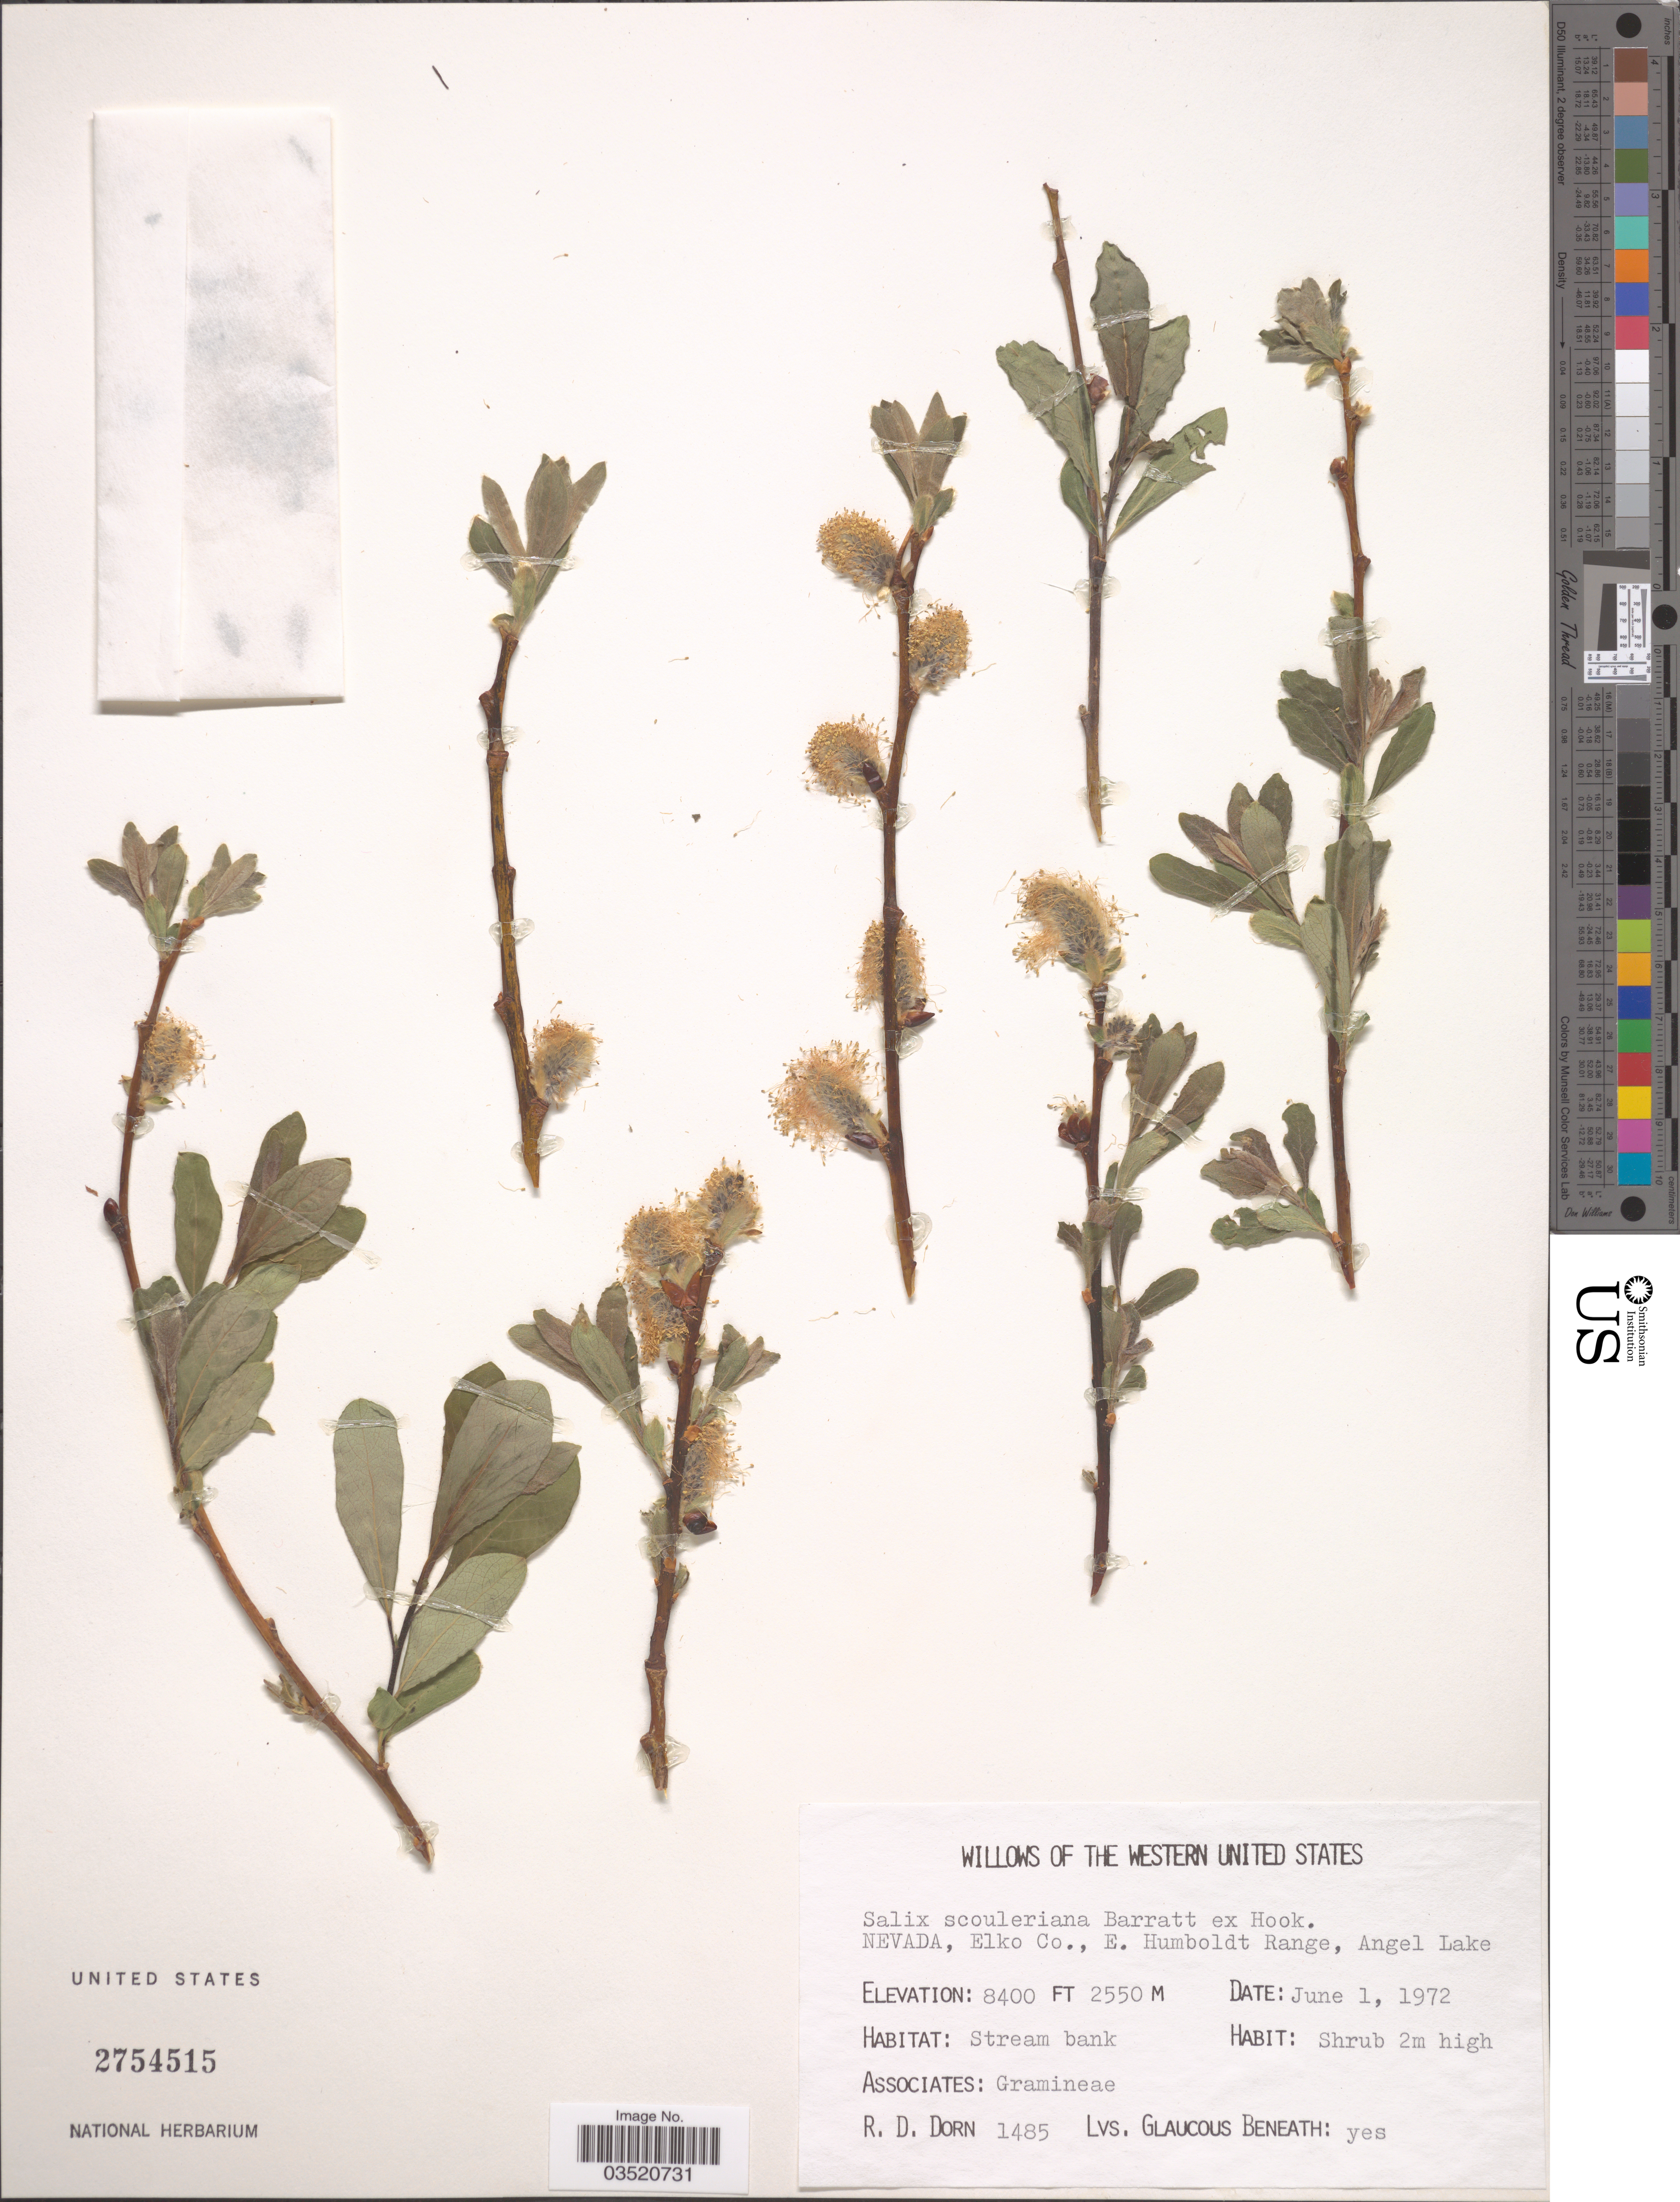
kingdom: Plantae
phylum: Tracheophyta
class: Magnoliopsida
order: Malpighiales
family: Salicaceae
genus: Salix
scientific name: Salix scouleriana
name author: Barratt ex Hook.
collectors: R. D. Dorn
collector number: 1485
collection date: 1972-06-01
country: United States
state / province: Nevada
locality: Elko Co., E. Humboldt Range, Angel Lake.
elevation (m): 2560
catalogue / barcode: US 2754515